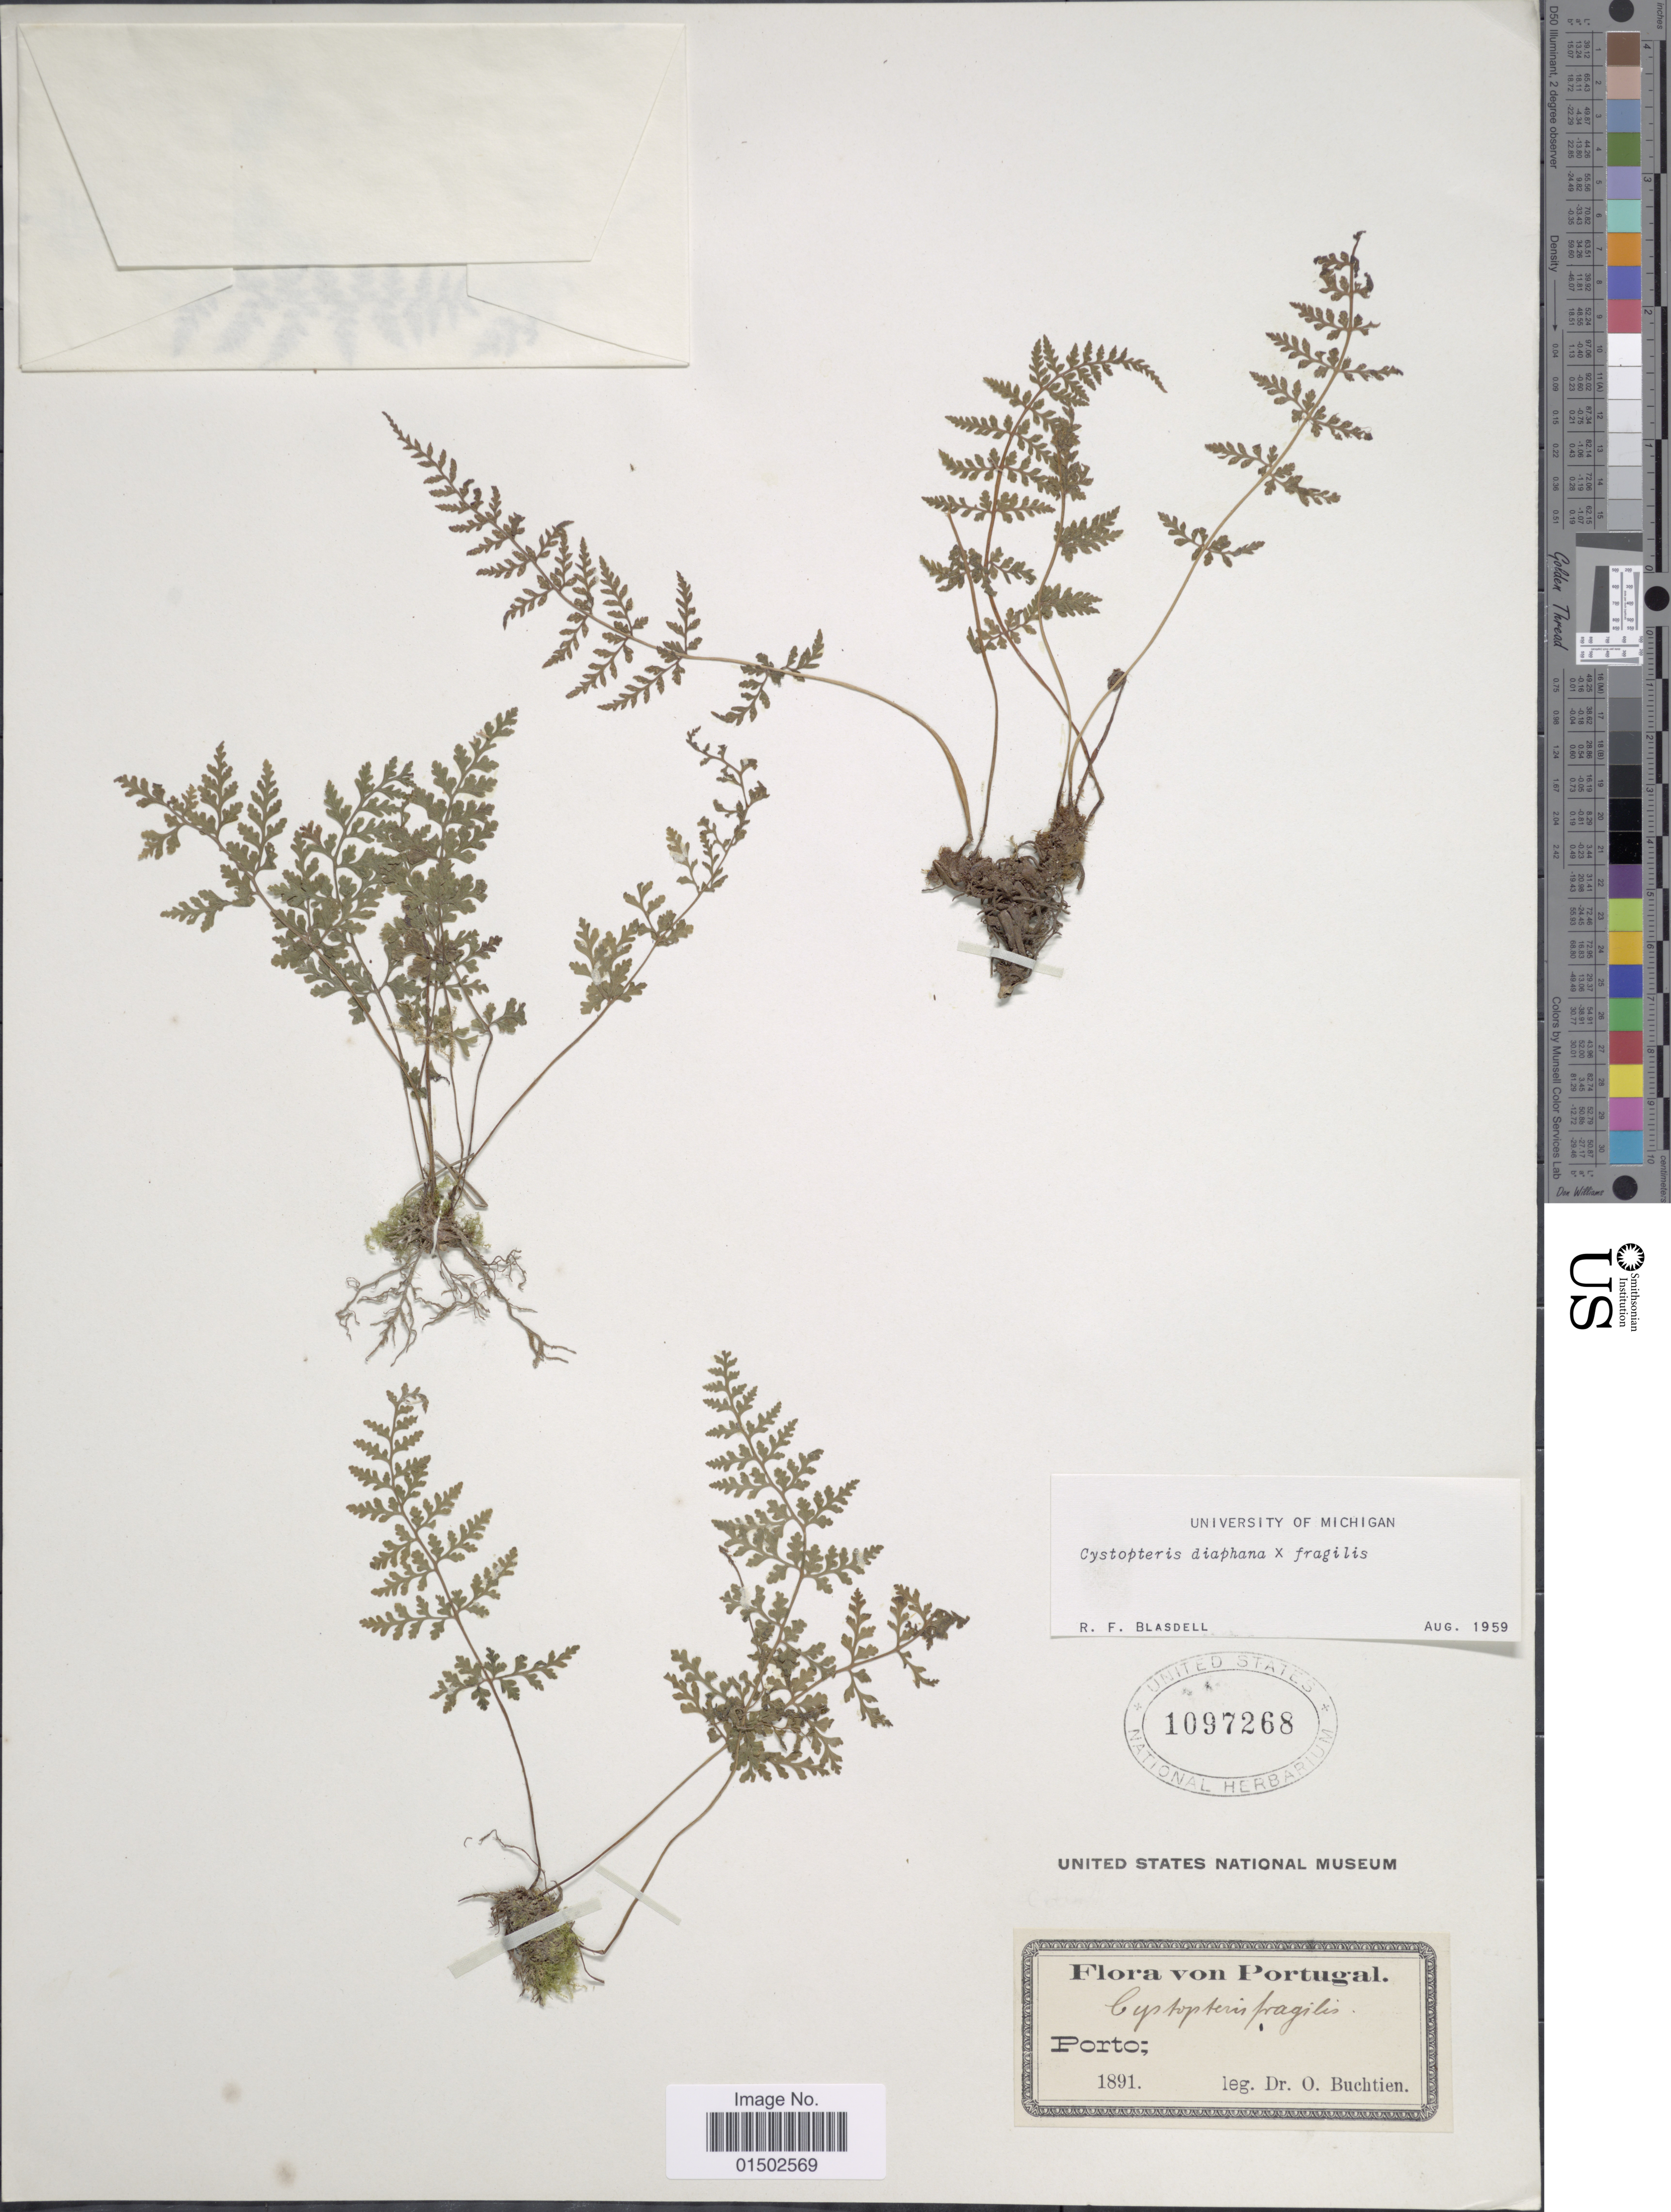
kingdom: Plantae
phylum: Tracheophyta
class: Polypodiopsida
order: Polypodiales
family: Cystopteridaceae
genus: Cystopteris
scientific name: Cystopteris diaphana x C. fragilis (L.) Bernh.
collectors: O. Buchtien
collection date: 1891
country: Portugal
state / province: Porto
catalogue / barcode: US 1097268